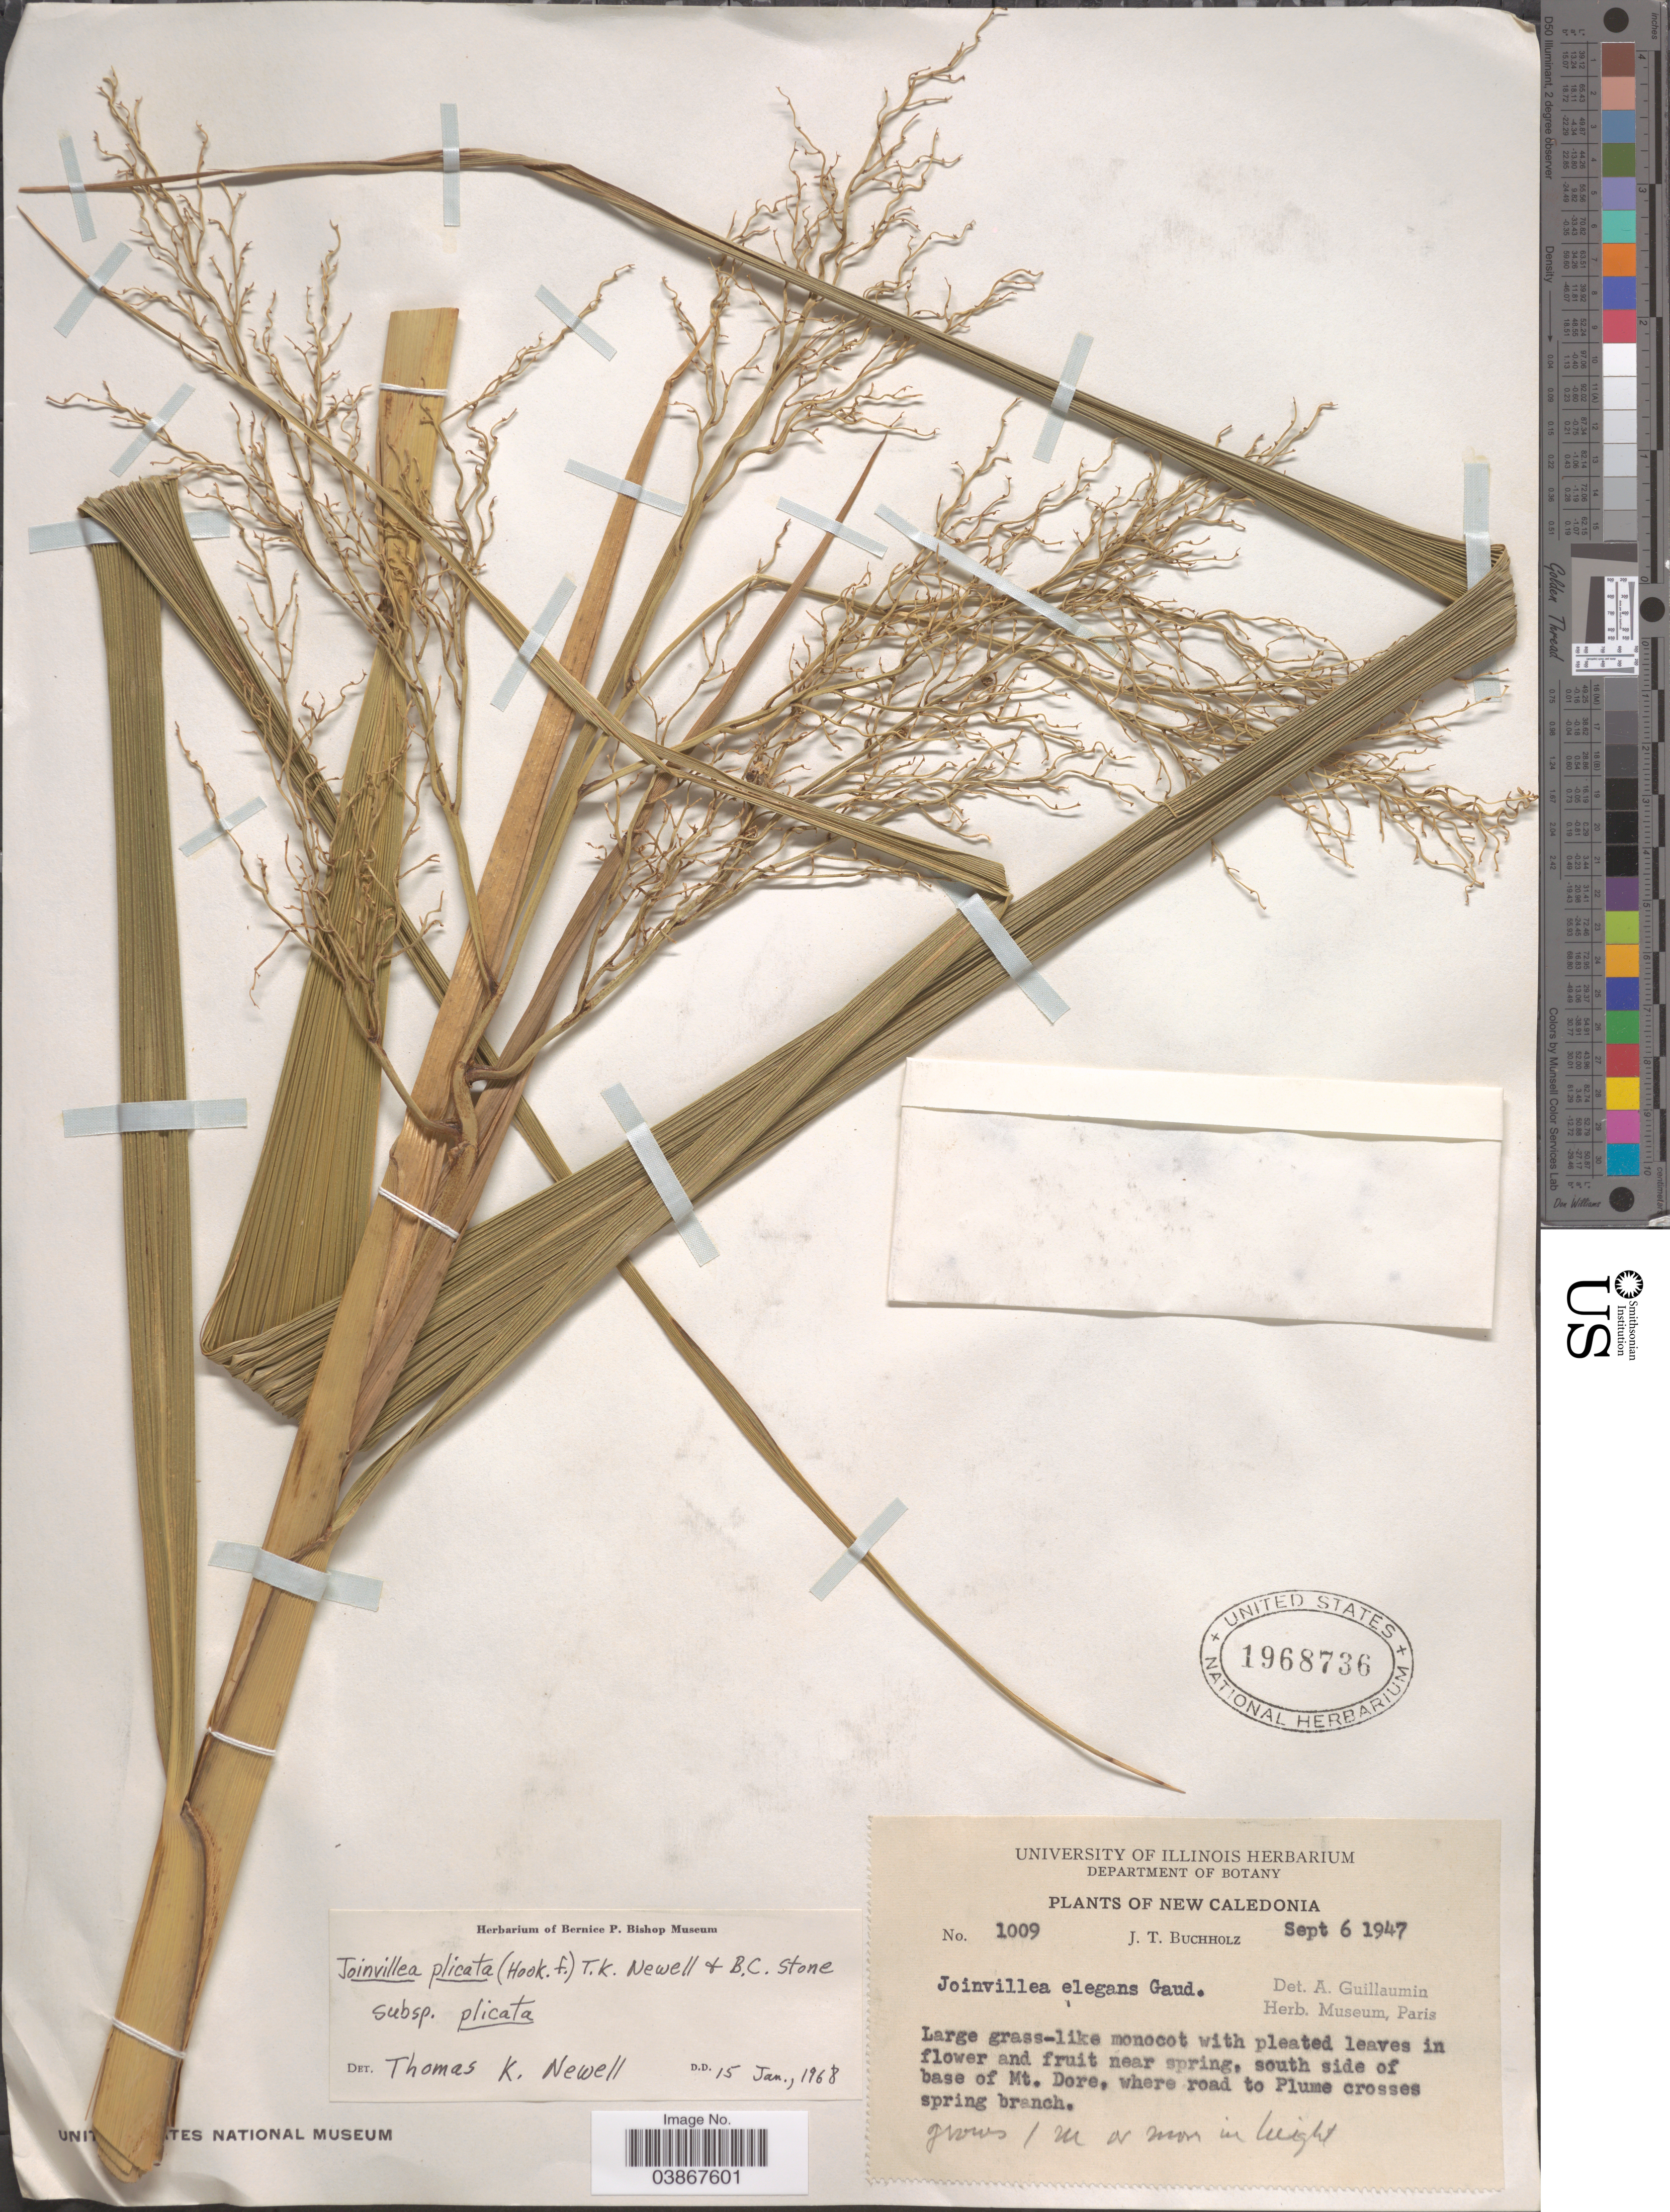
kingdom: Plantae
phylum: Tracheophyta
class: Liliopsida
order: Poales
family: Joinvilleaceae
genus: Joinvillea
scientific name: Joinvillea plicata subsp. plicata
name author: (Hook. f.) Newell & B.C. Stone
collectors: J. T. Buchholz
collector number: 1009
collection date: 1947-09-06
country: New Caledonia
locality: South side of base of Mt. Dore, where road to Plume crosses spring branch.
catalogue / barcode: US 1968736